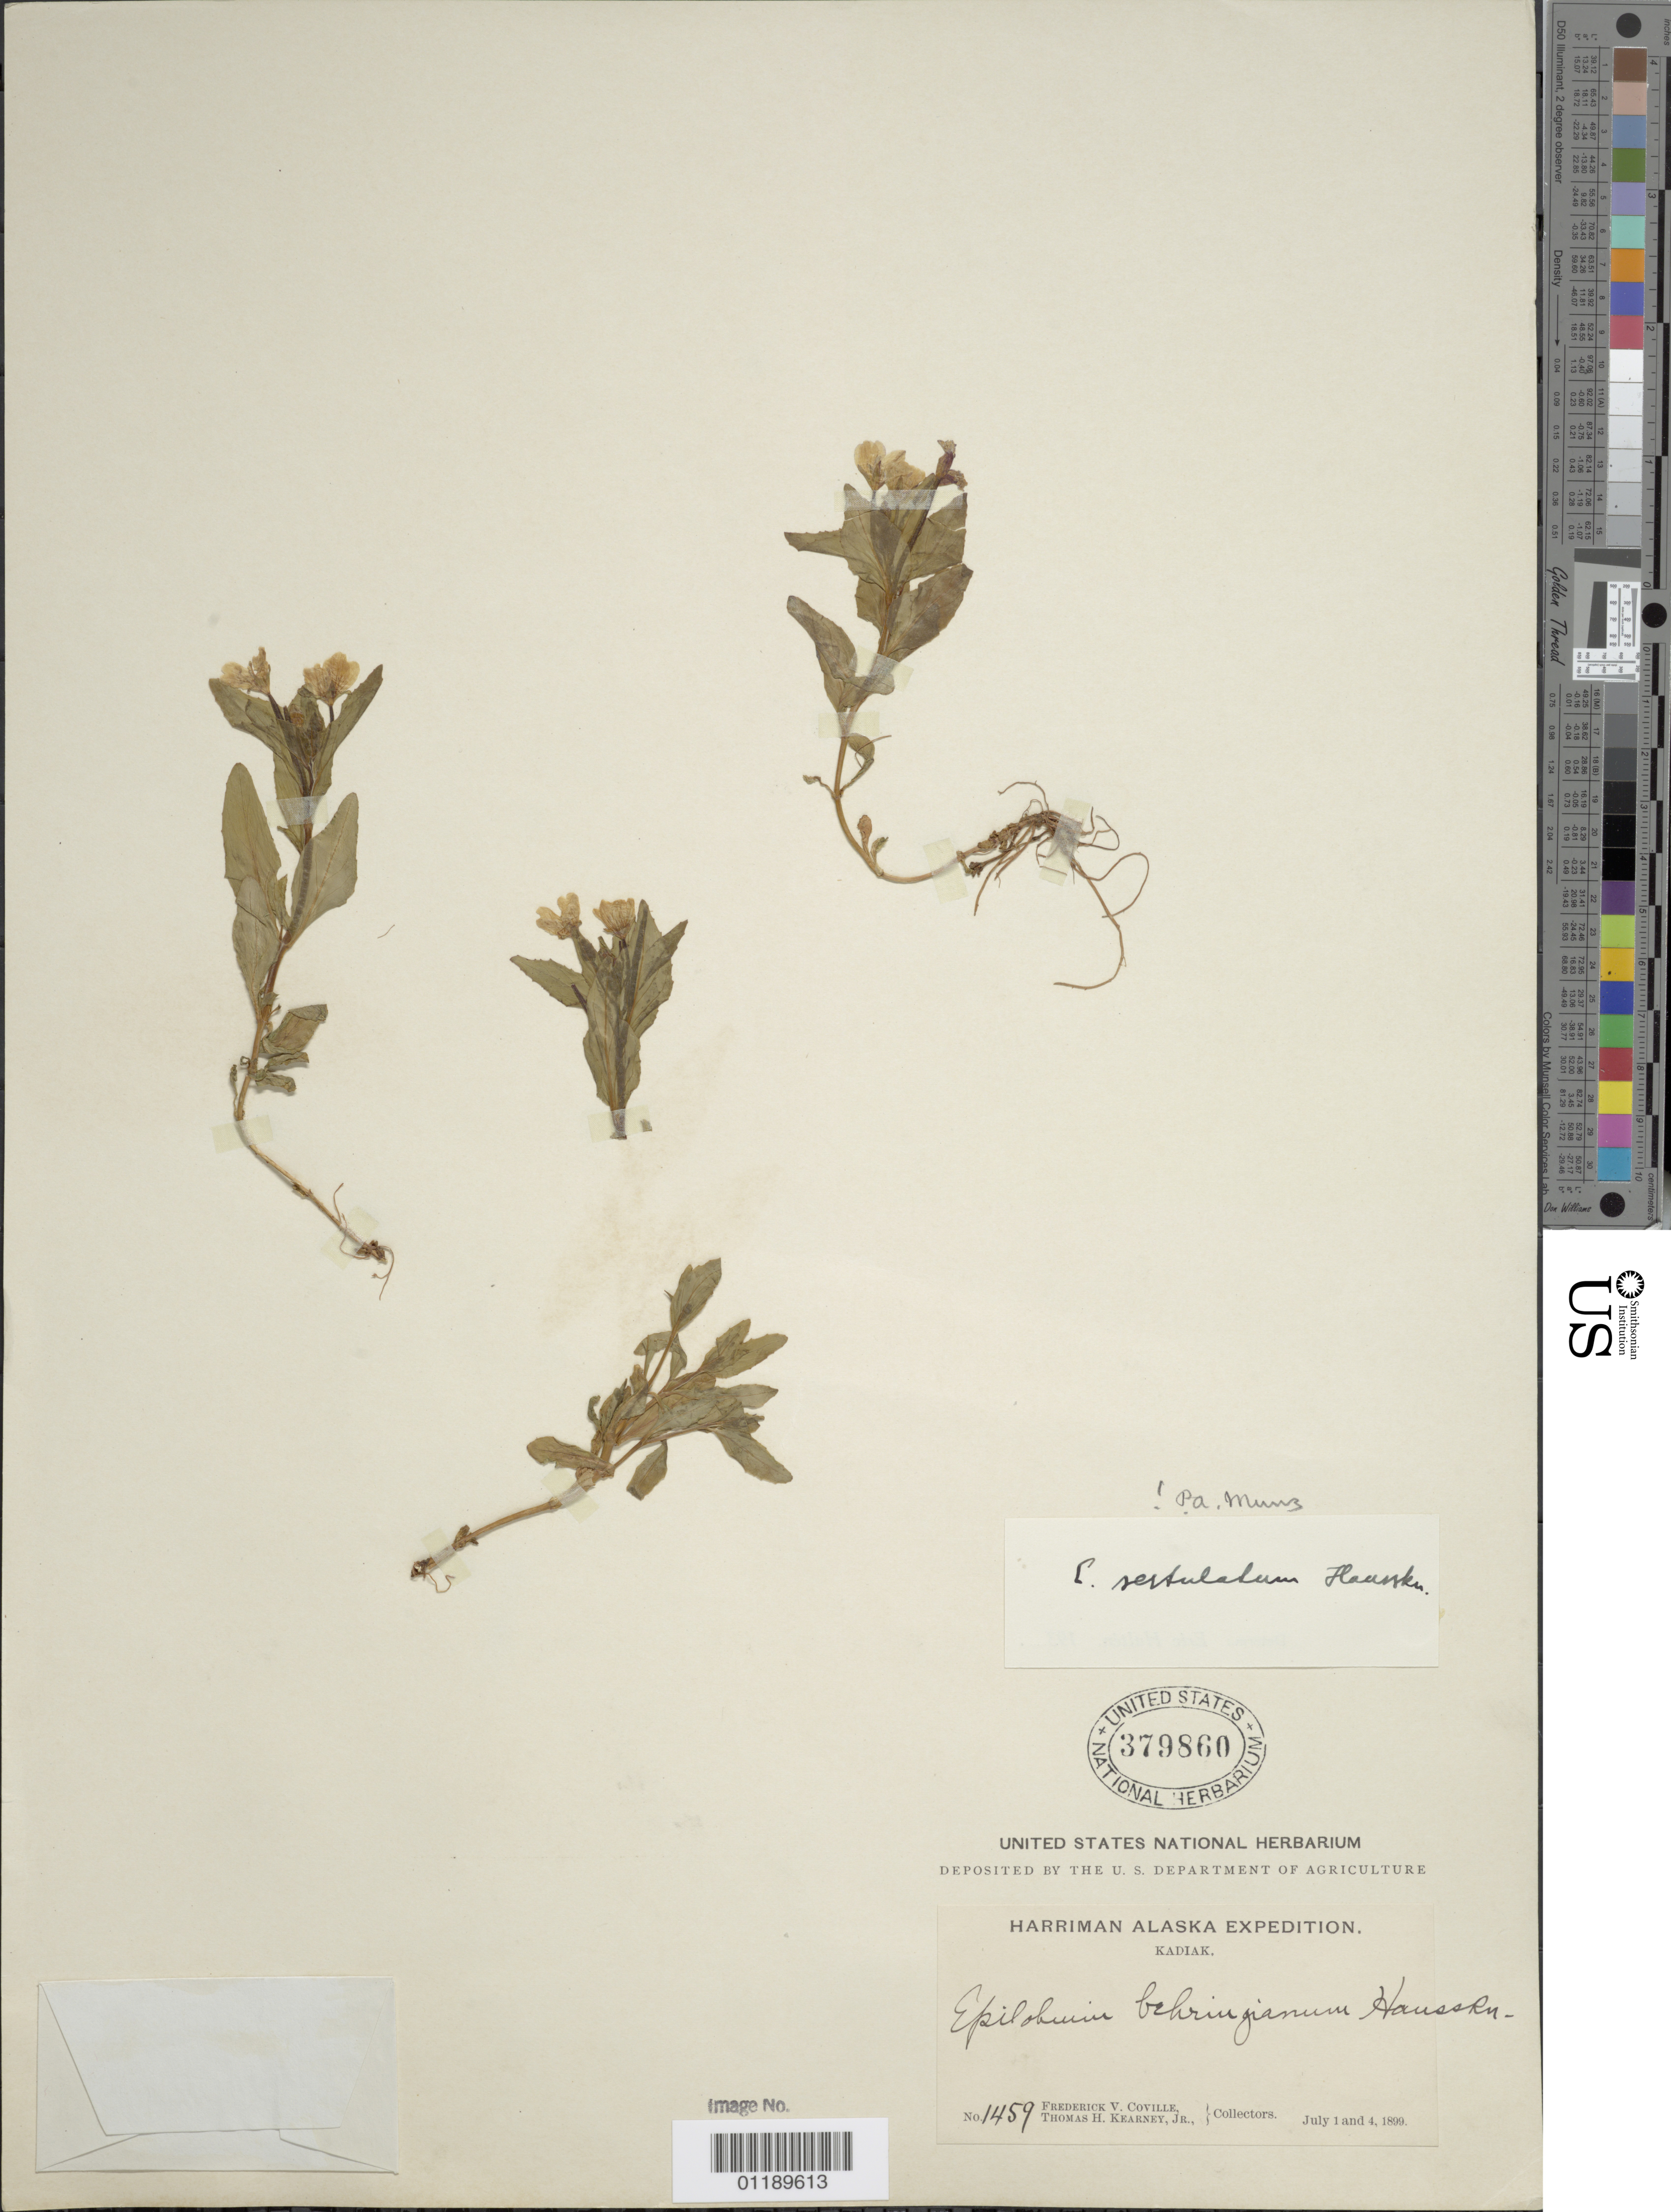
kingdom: Plantae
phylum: Tracheophyta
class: Magnoliopsida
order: Myrtales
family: Onagraceae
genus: Epilobium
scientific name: Epilobium hornemannii subsp. behringianum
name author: (Hausskn.) Hoch & P.H. Raven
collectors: F. V. Coville & T. H. Kearney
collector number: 1459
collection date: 1899-07-01/1899-07-04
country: United States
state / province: Alaska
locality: Kadiak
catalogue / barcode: US 379860